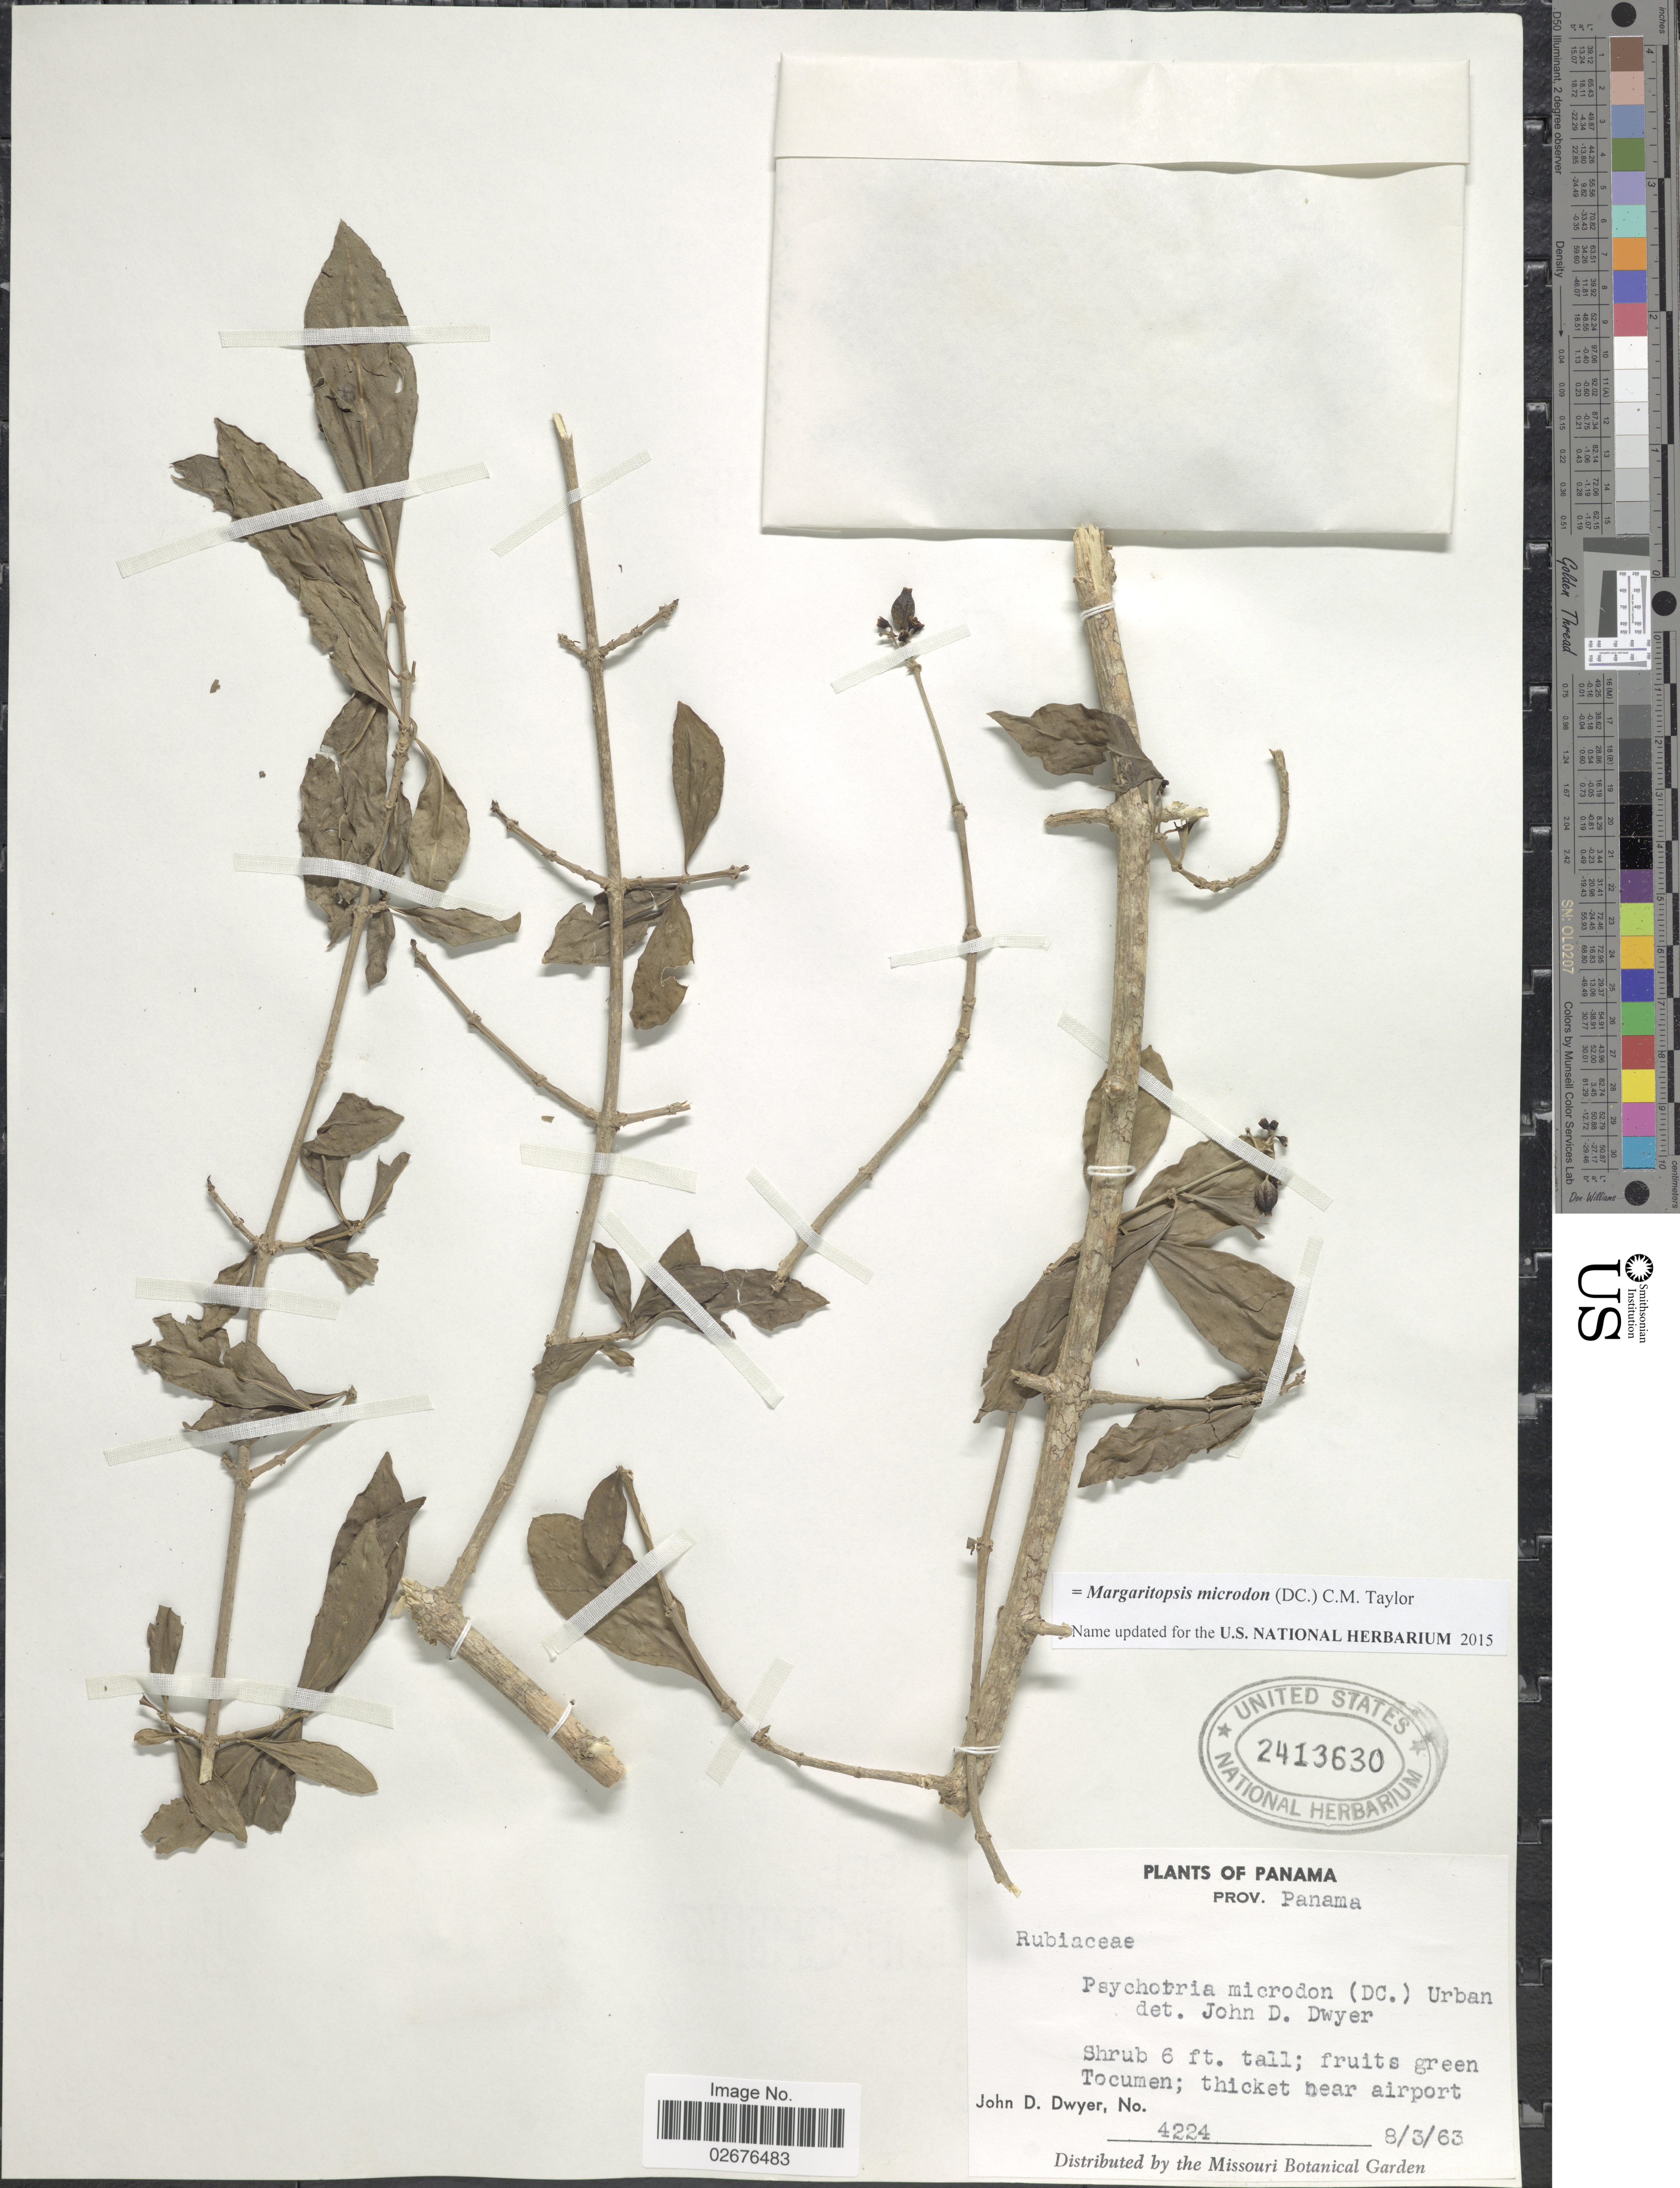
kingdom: Plantae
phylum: Tracheophyta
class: Magnoliopsida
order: Gentianales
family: Rubiaceae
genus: Margaritopsis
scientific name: Margaritopsis microdon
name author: (DC.) C.M. Taylor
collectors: J. D. Dwyer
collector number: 4224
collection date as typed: Transcribed d/m/y: 8/3/63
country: Panama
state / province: Panamá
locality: Tocumen; thicket near airport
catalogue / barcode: US 2413630